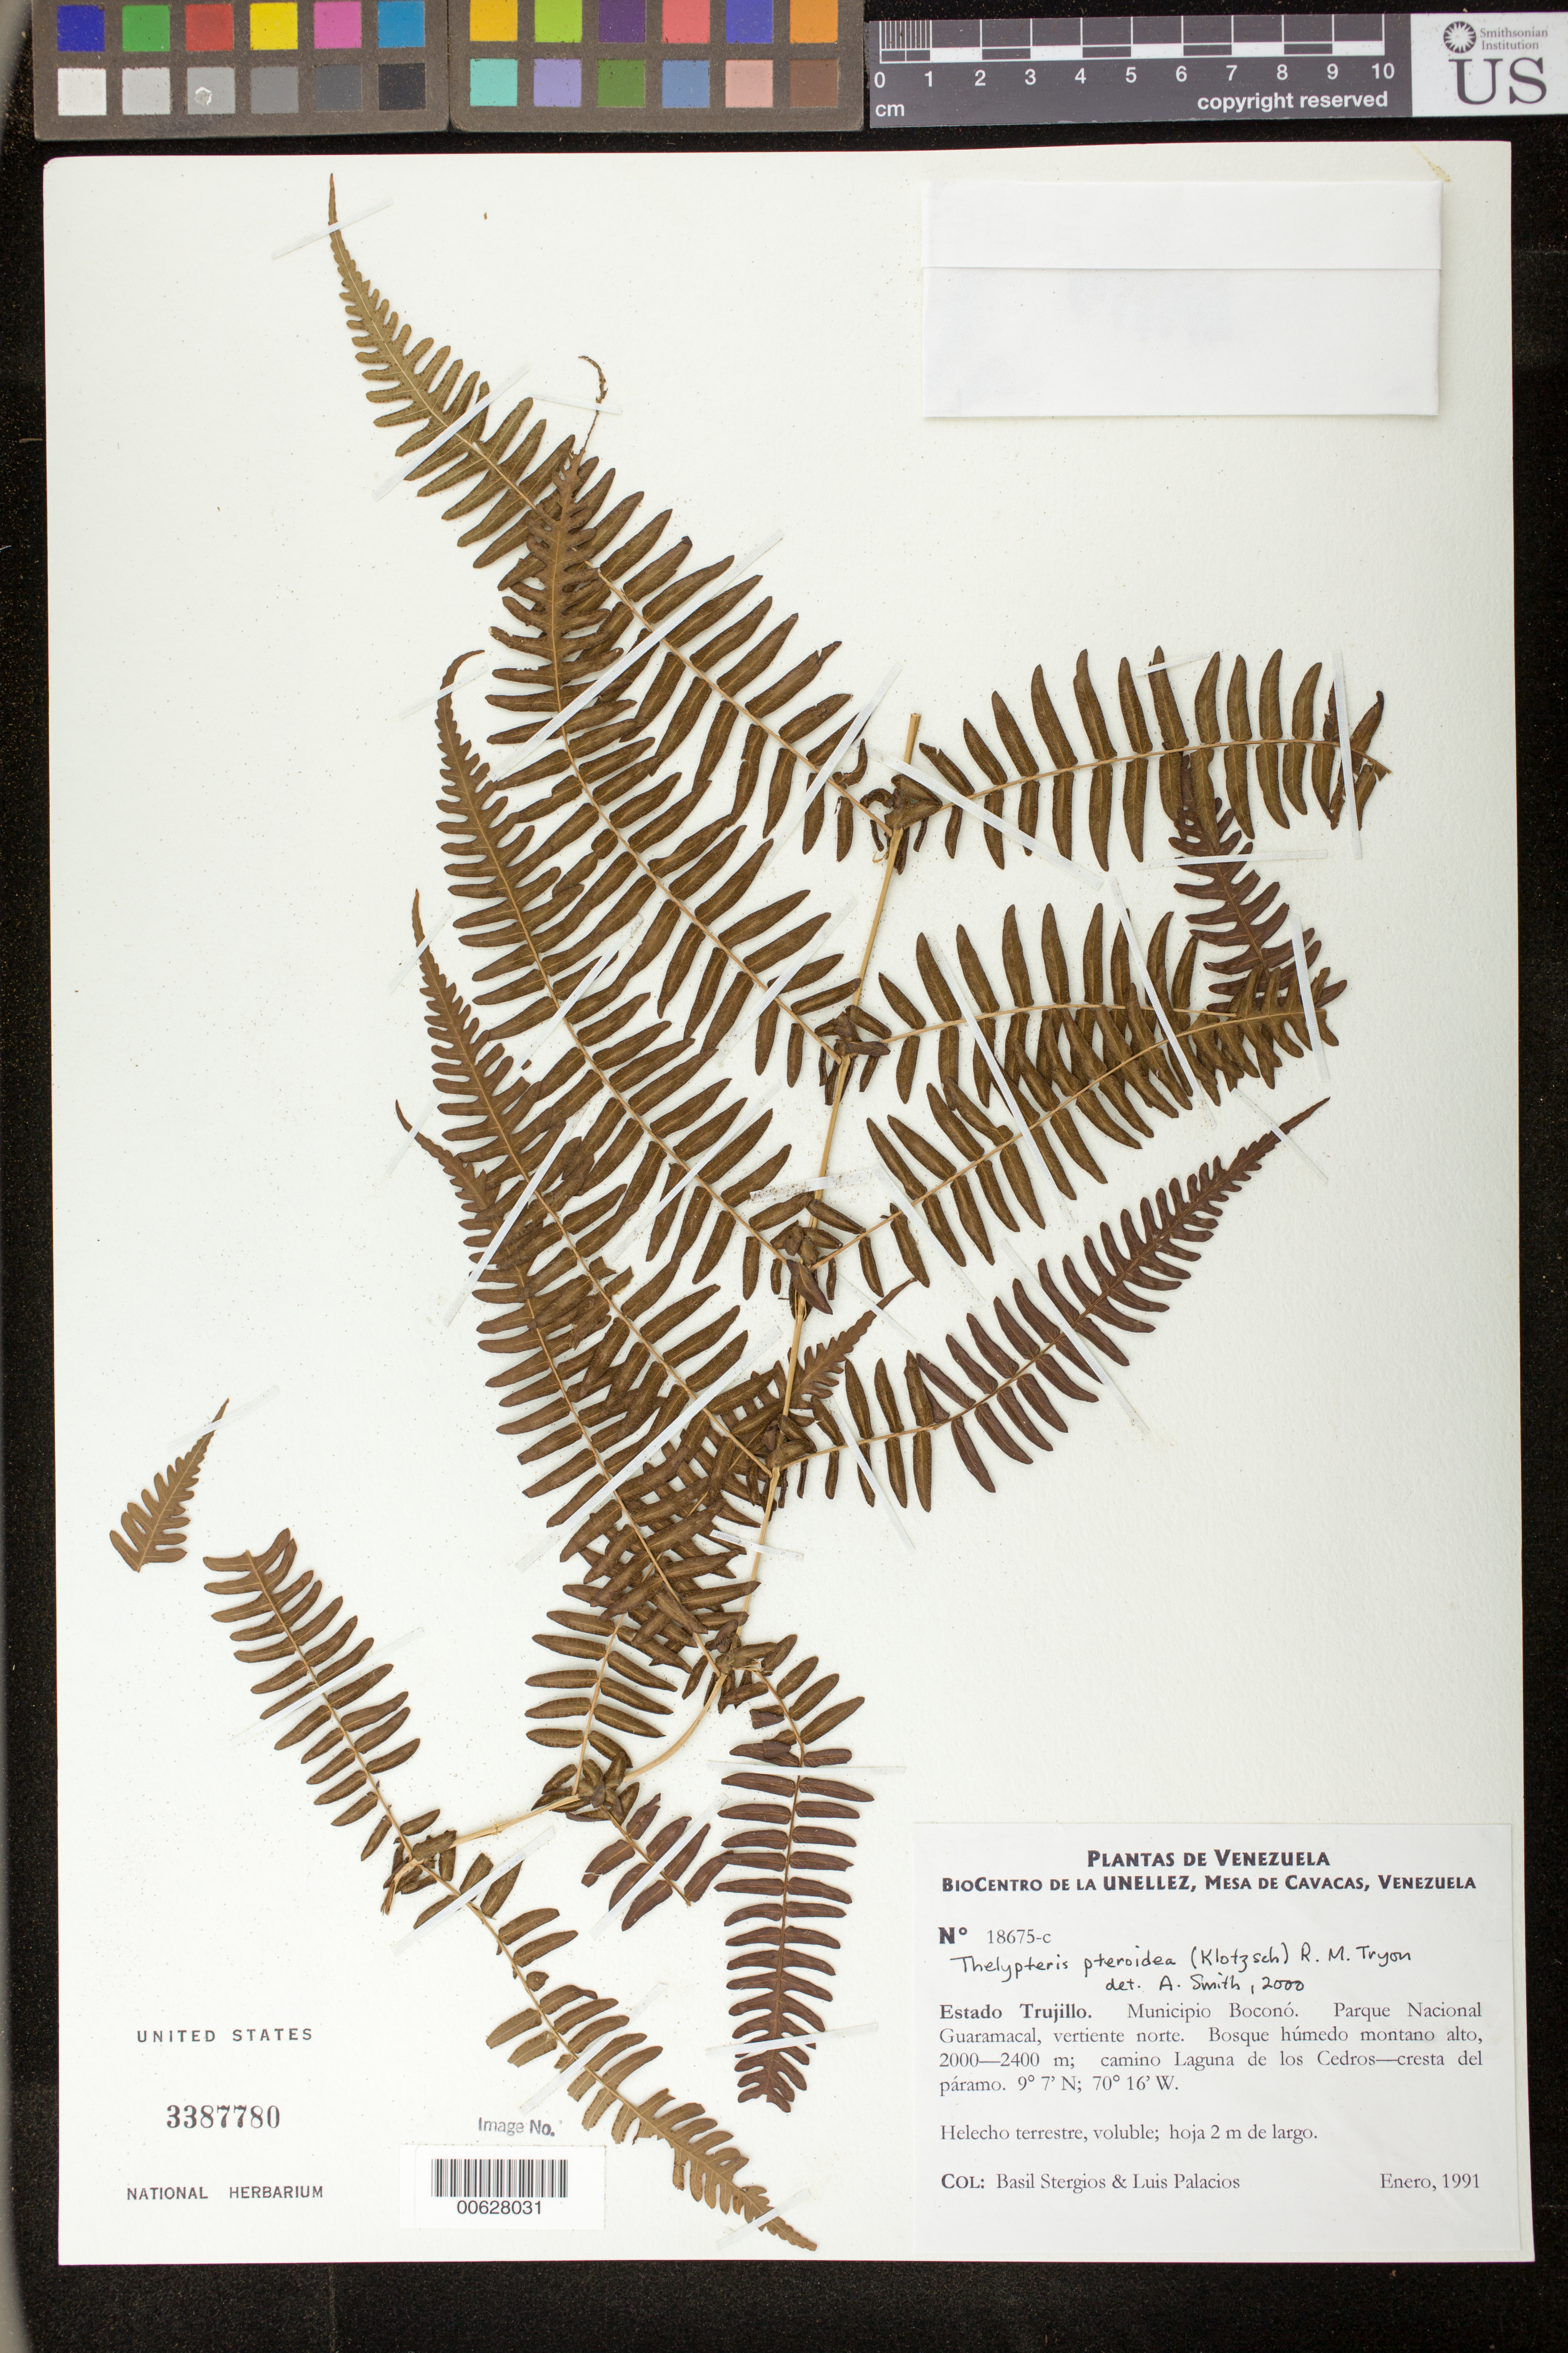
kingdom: Plantae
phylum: Tracheophyta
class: Polypodiopsida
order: Polypodiales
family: Thelypteridaceae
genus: Thelypteris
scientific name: Thelypteris pteroidea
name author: (Klotzsch) R.M. Tryon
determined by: Smith, Alan R., (UC)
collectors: B. G. Stergios & L. Palacios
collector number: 18675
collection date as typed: Jan 1991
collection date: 1991-01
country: Venezuela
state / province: Trujillo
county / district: Boconó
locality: Parque Nacional Guaramacal, vertiente N, camino laguna de los Cedros-cresta del páramo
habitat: Bosque húmedo montano alto.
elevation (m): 2000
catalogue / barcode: US 3387780